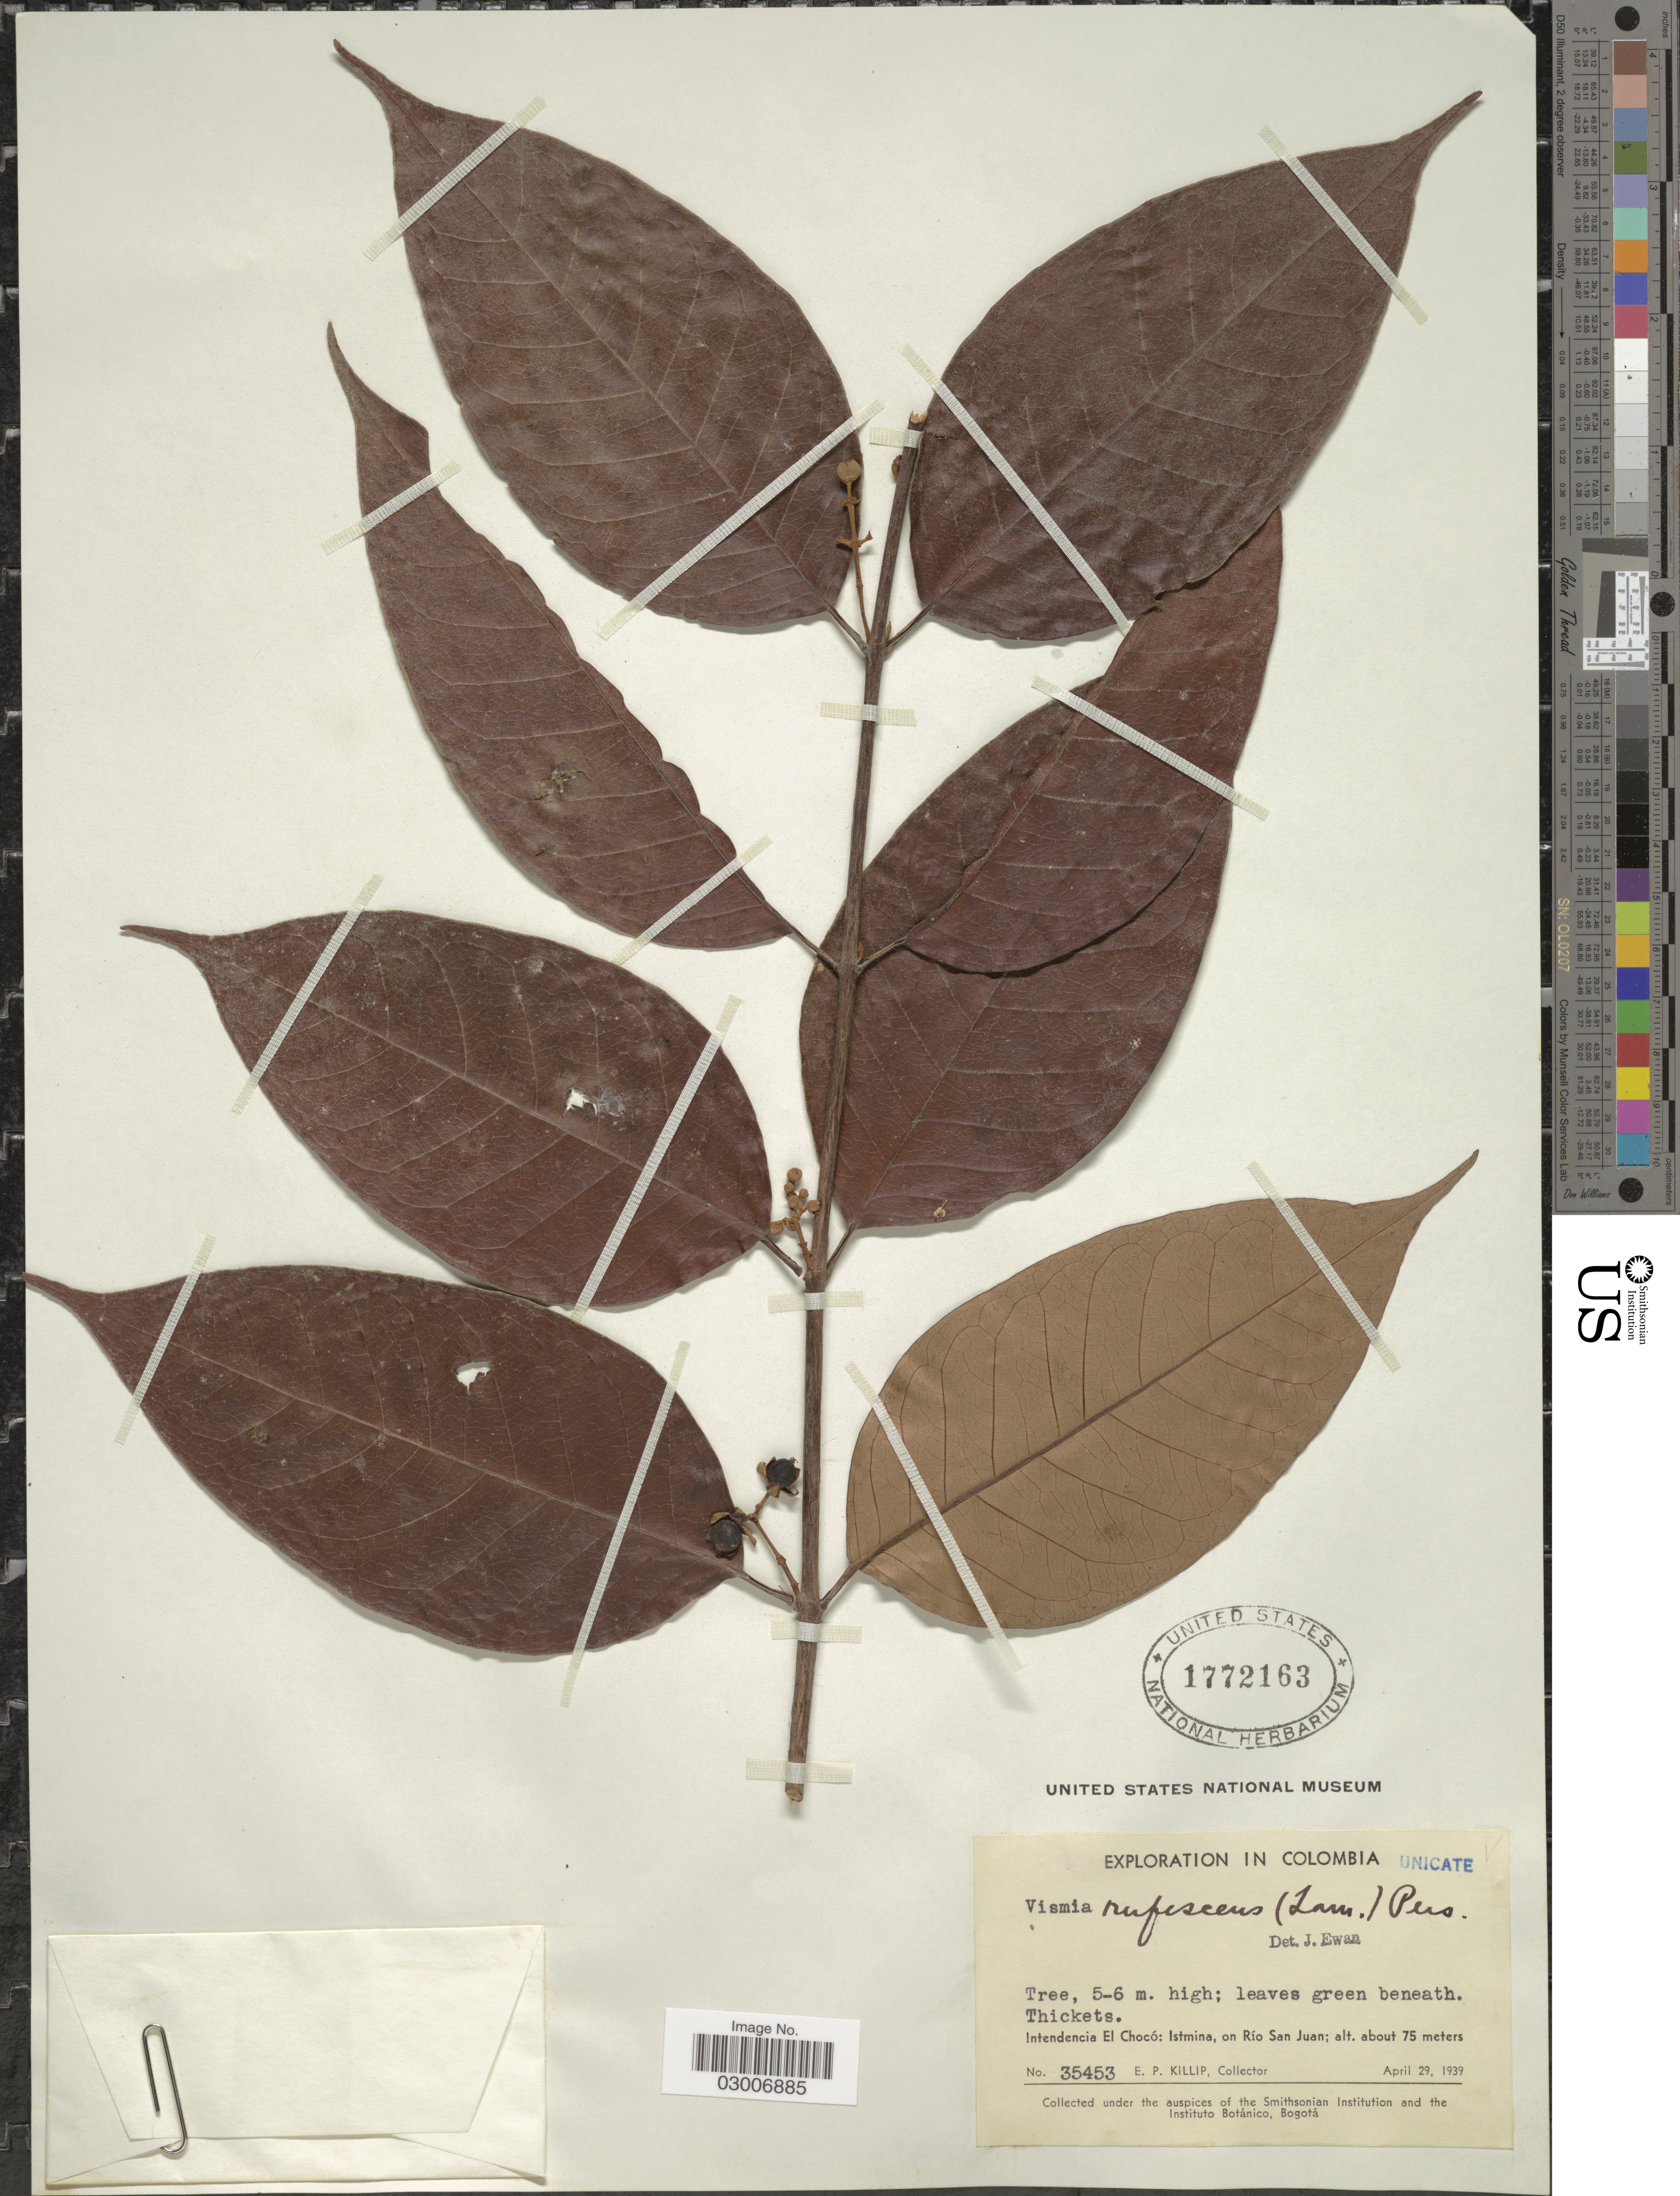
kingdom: Plantae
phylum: Tracheophyta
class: Magnoliopsida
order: Malpighiales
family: Hypericaceae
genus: Vismia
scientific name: Vismia obtusa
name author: Spruce ex Reichardt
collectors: E. P. Killip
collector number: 35453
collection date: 1939-04-29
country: Colombia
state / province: Chocó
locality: Intendencia El Chocó: Istmina, on Río San Juan.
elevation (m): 75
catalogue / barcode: US 1772163